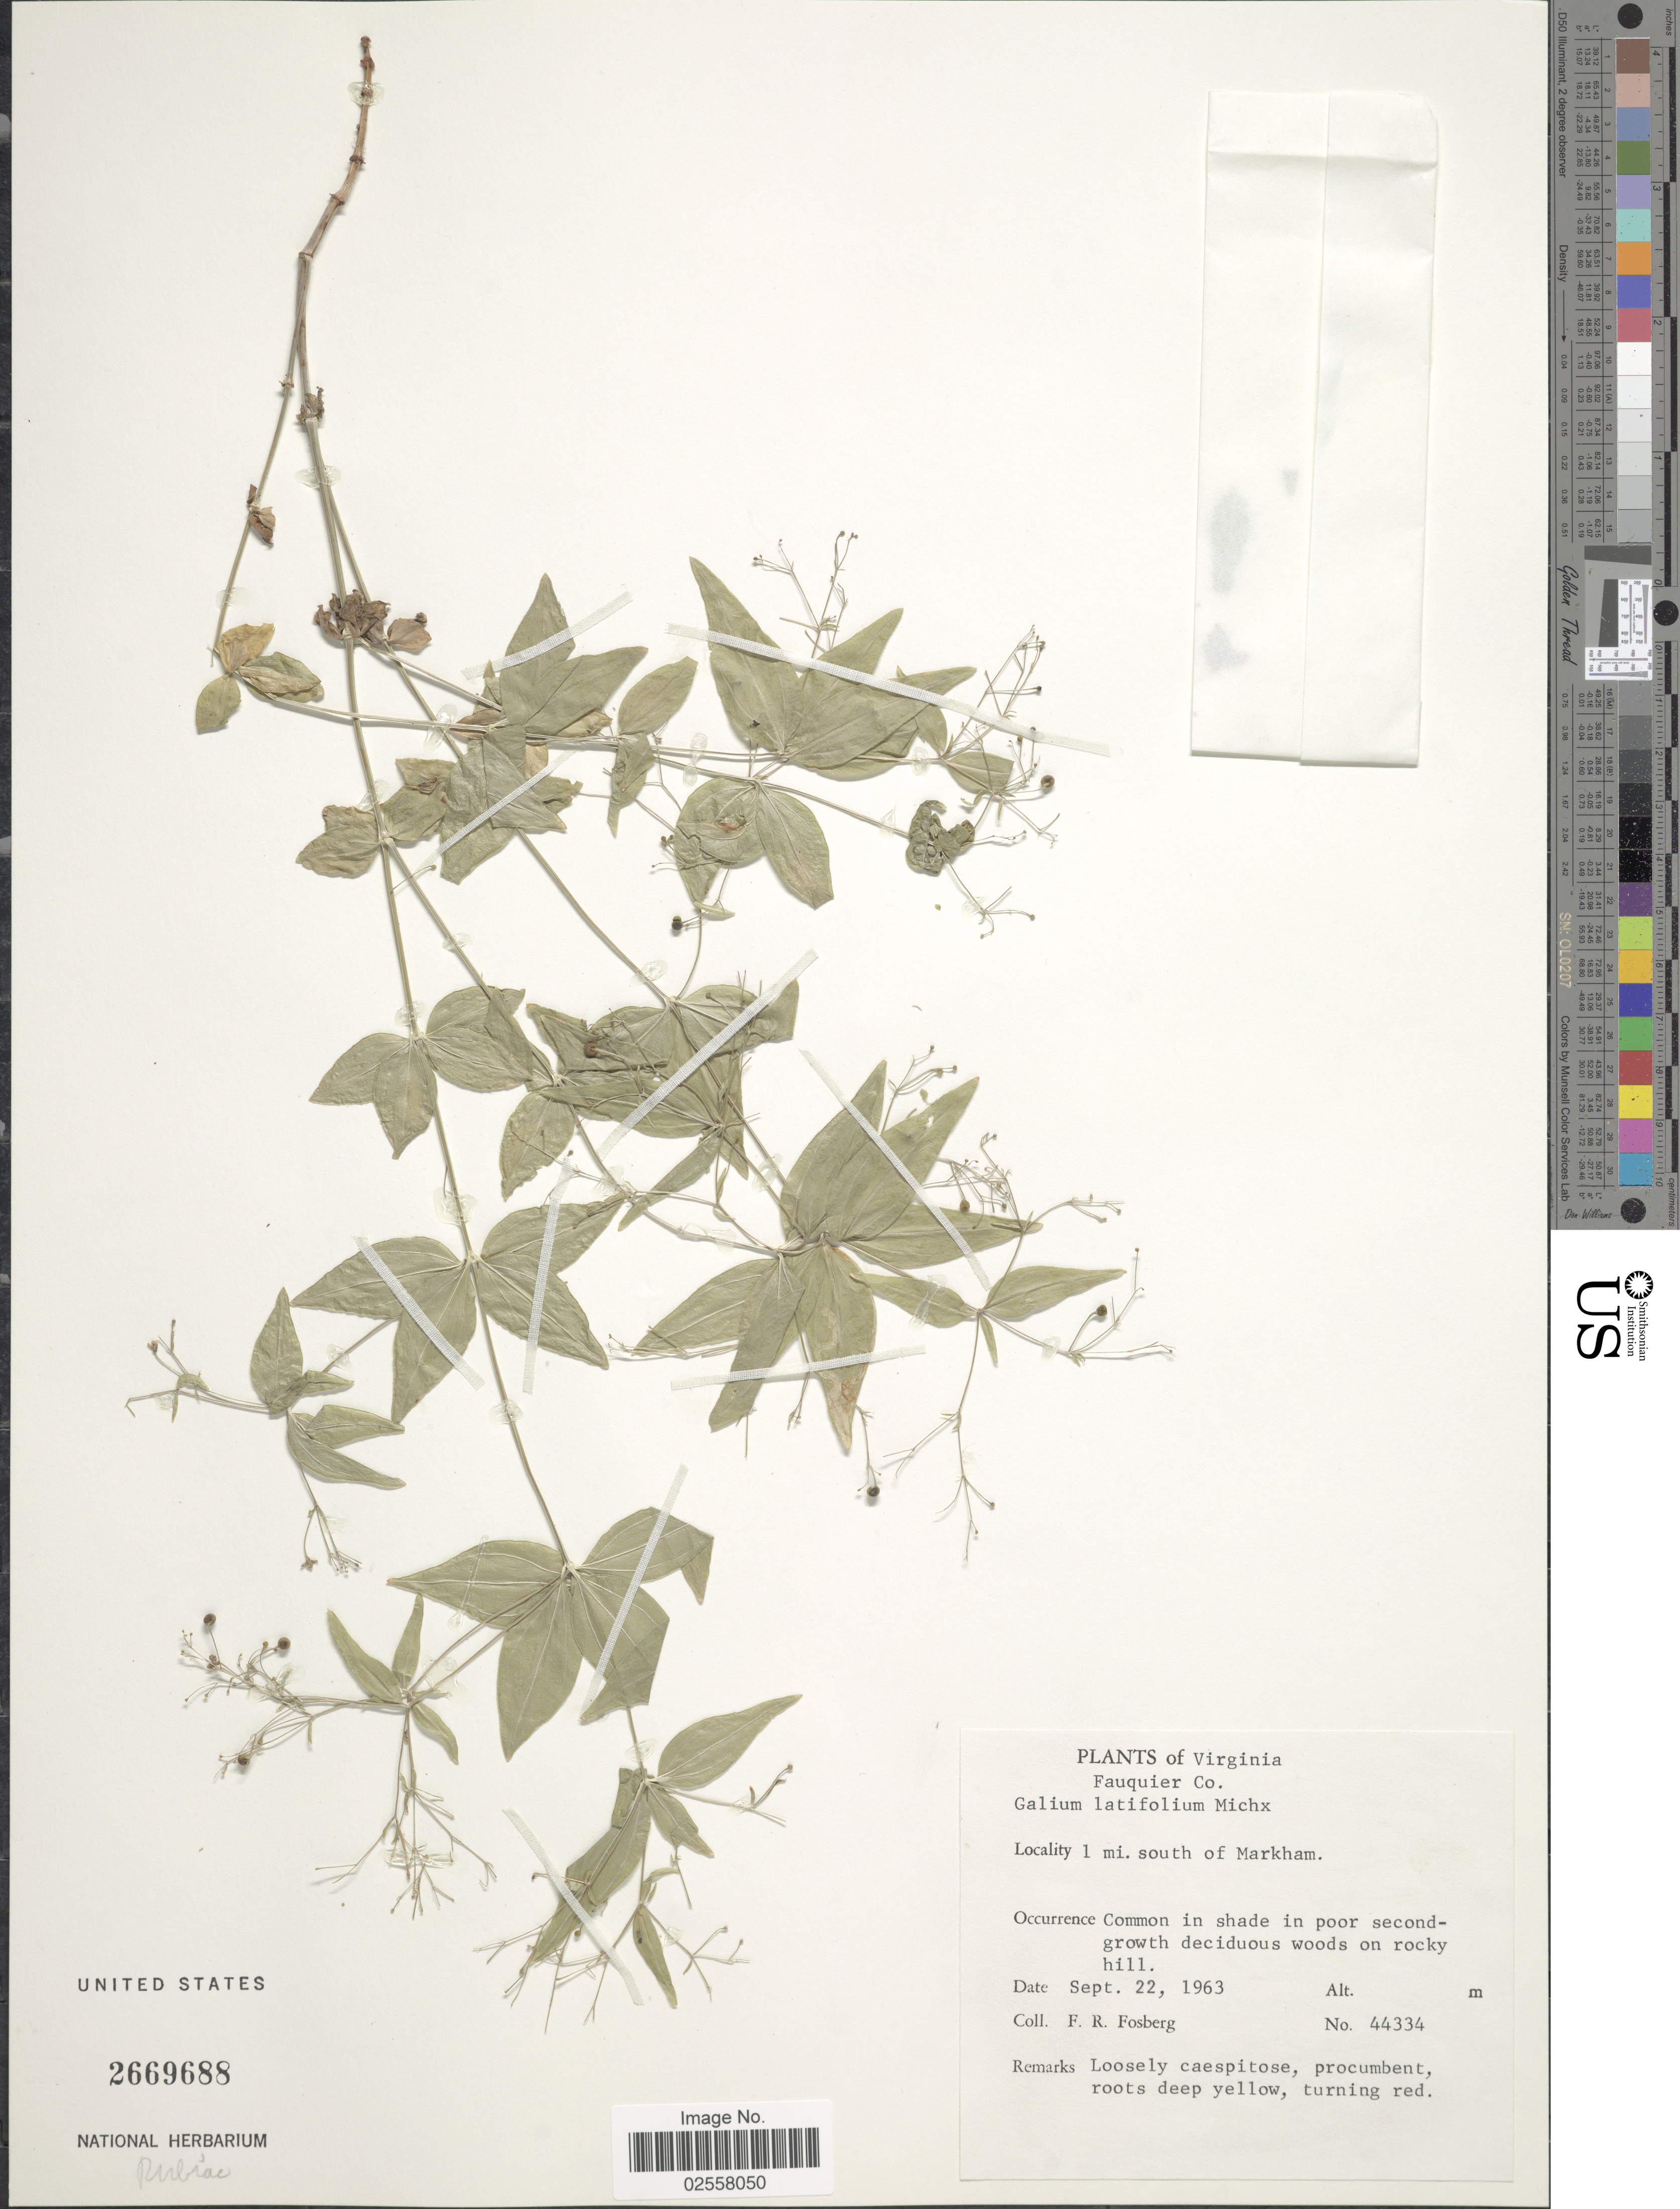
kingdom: Plantae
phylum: Tracheophyta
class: Magnoliopsida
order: Gentianales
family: Rubiaceae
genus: Galium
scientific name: Galium latifolium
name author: Michx.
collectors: F. R. Fosberg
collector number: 44334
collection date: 1963-09-22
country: United States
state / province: Virginia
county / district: Fauquier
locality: Fauquier Co., 1 mi. south of Markham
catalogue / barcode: US 2669688